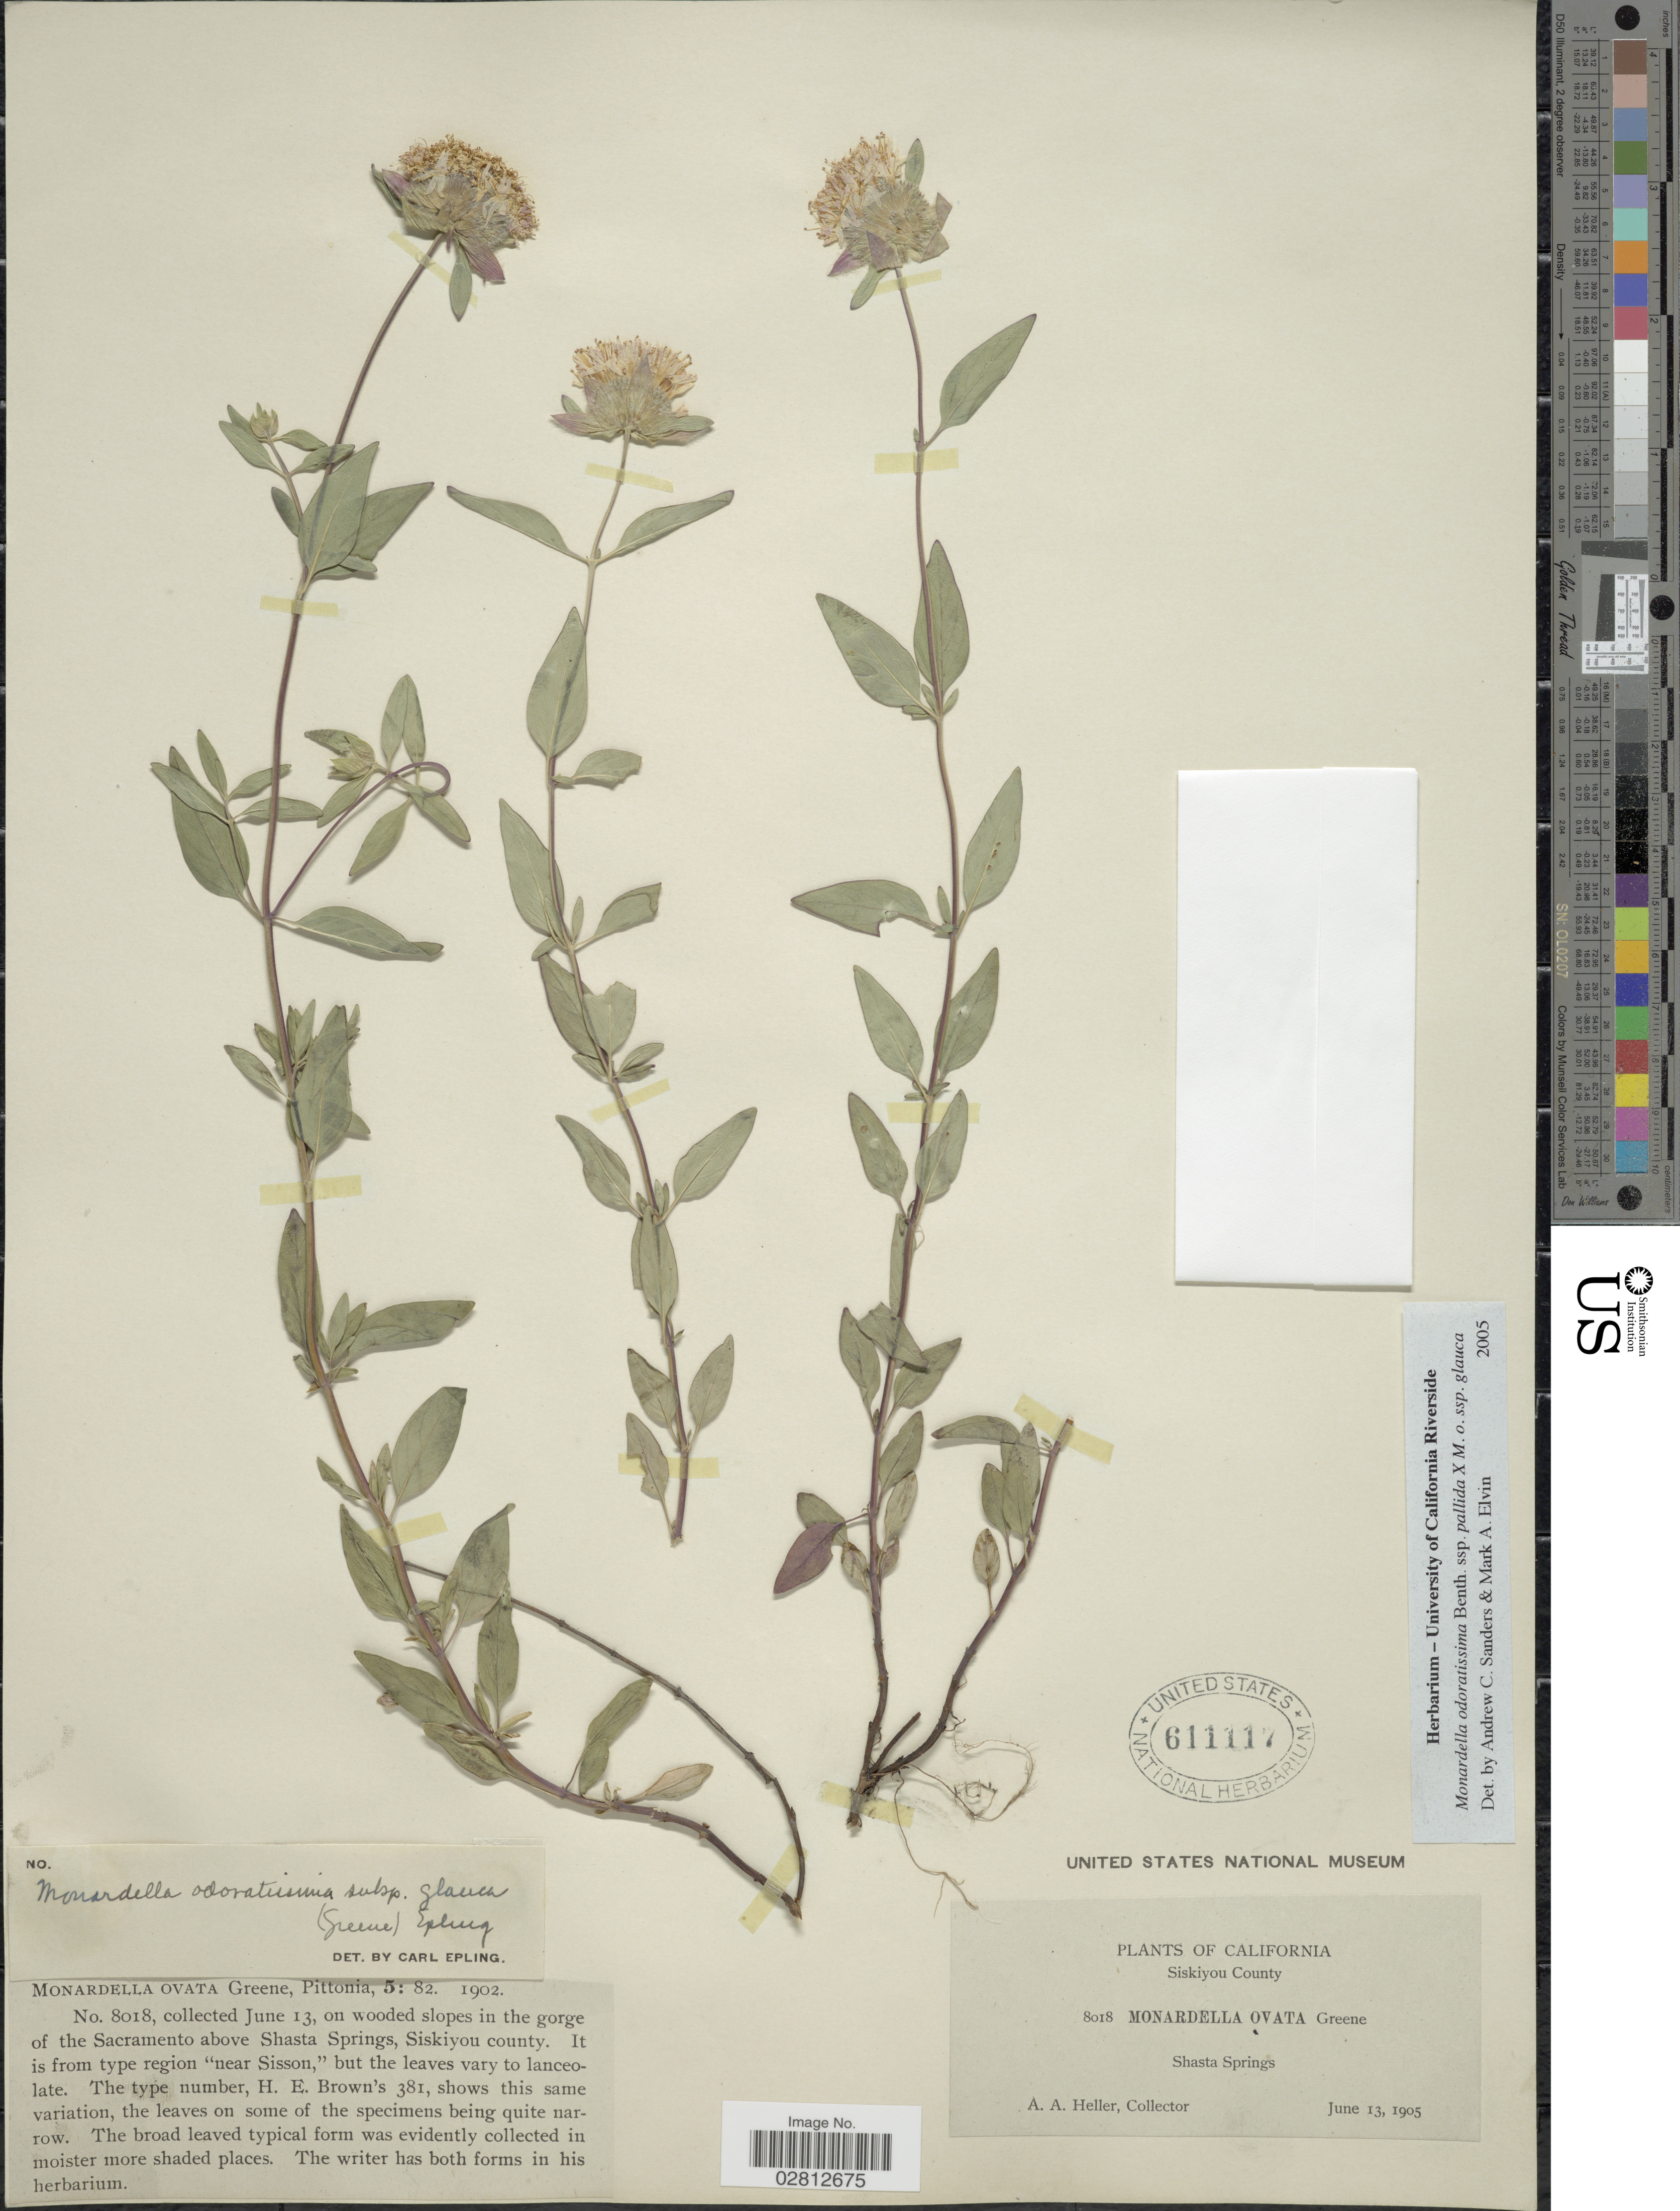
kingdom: Plantae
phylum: Tracheophyta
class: Magnoliopsida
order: Lamiales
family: Lamiaceae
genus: Monardella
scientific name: Monardella odoratissima subsp. pallida x M. odoratissima subsp. obispoensis (Hoover) Brunell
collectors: A. A. Heller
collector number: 8018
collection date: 1905-06-13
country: United States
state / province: California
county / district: Siskiyou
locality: Siskiyou County, Shasta Springs, on wooded slopes in the gorge of the Sacramento above Shasta Springs, Siskiyou county.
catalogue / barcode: US 611117